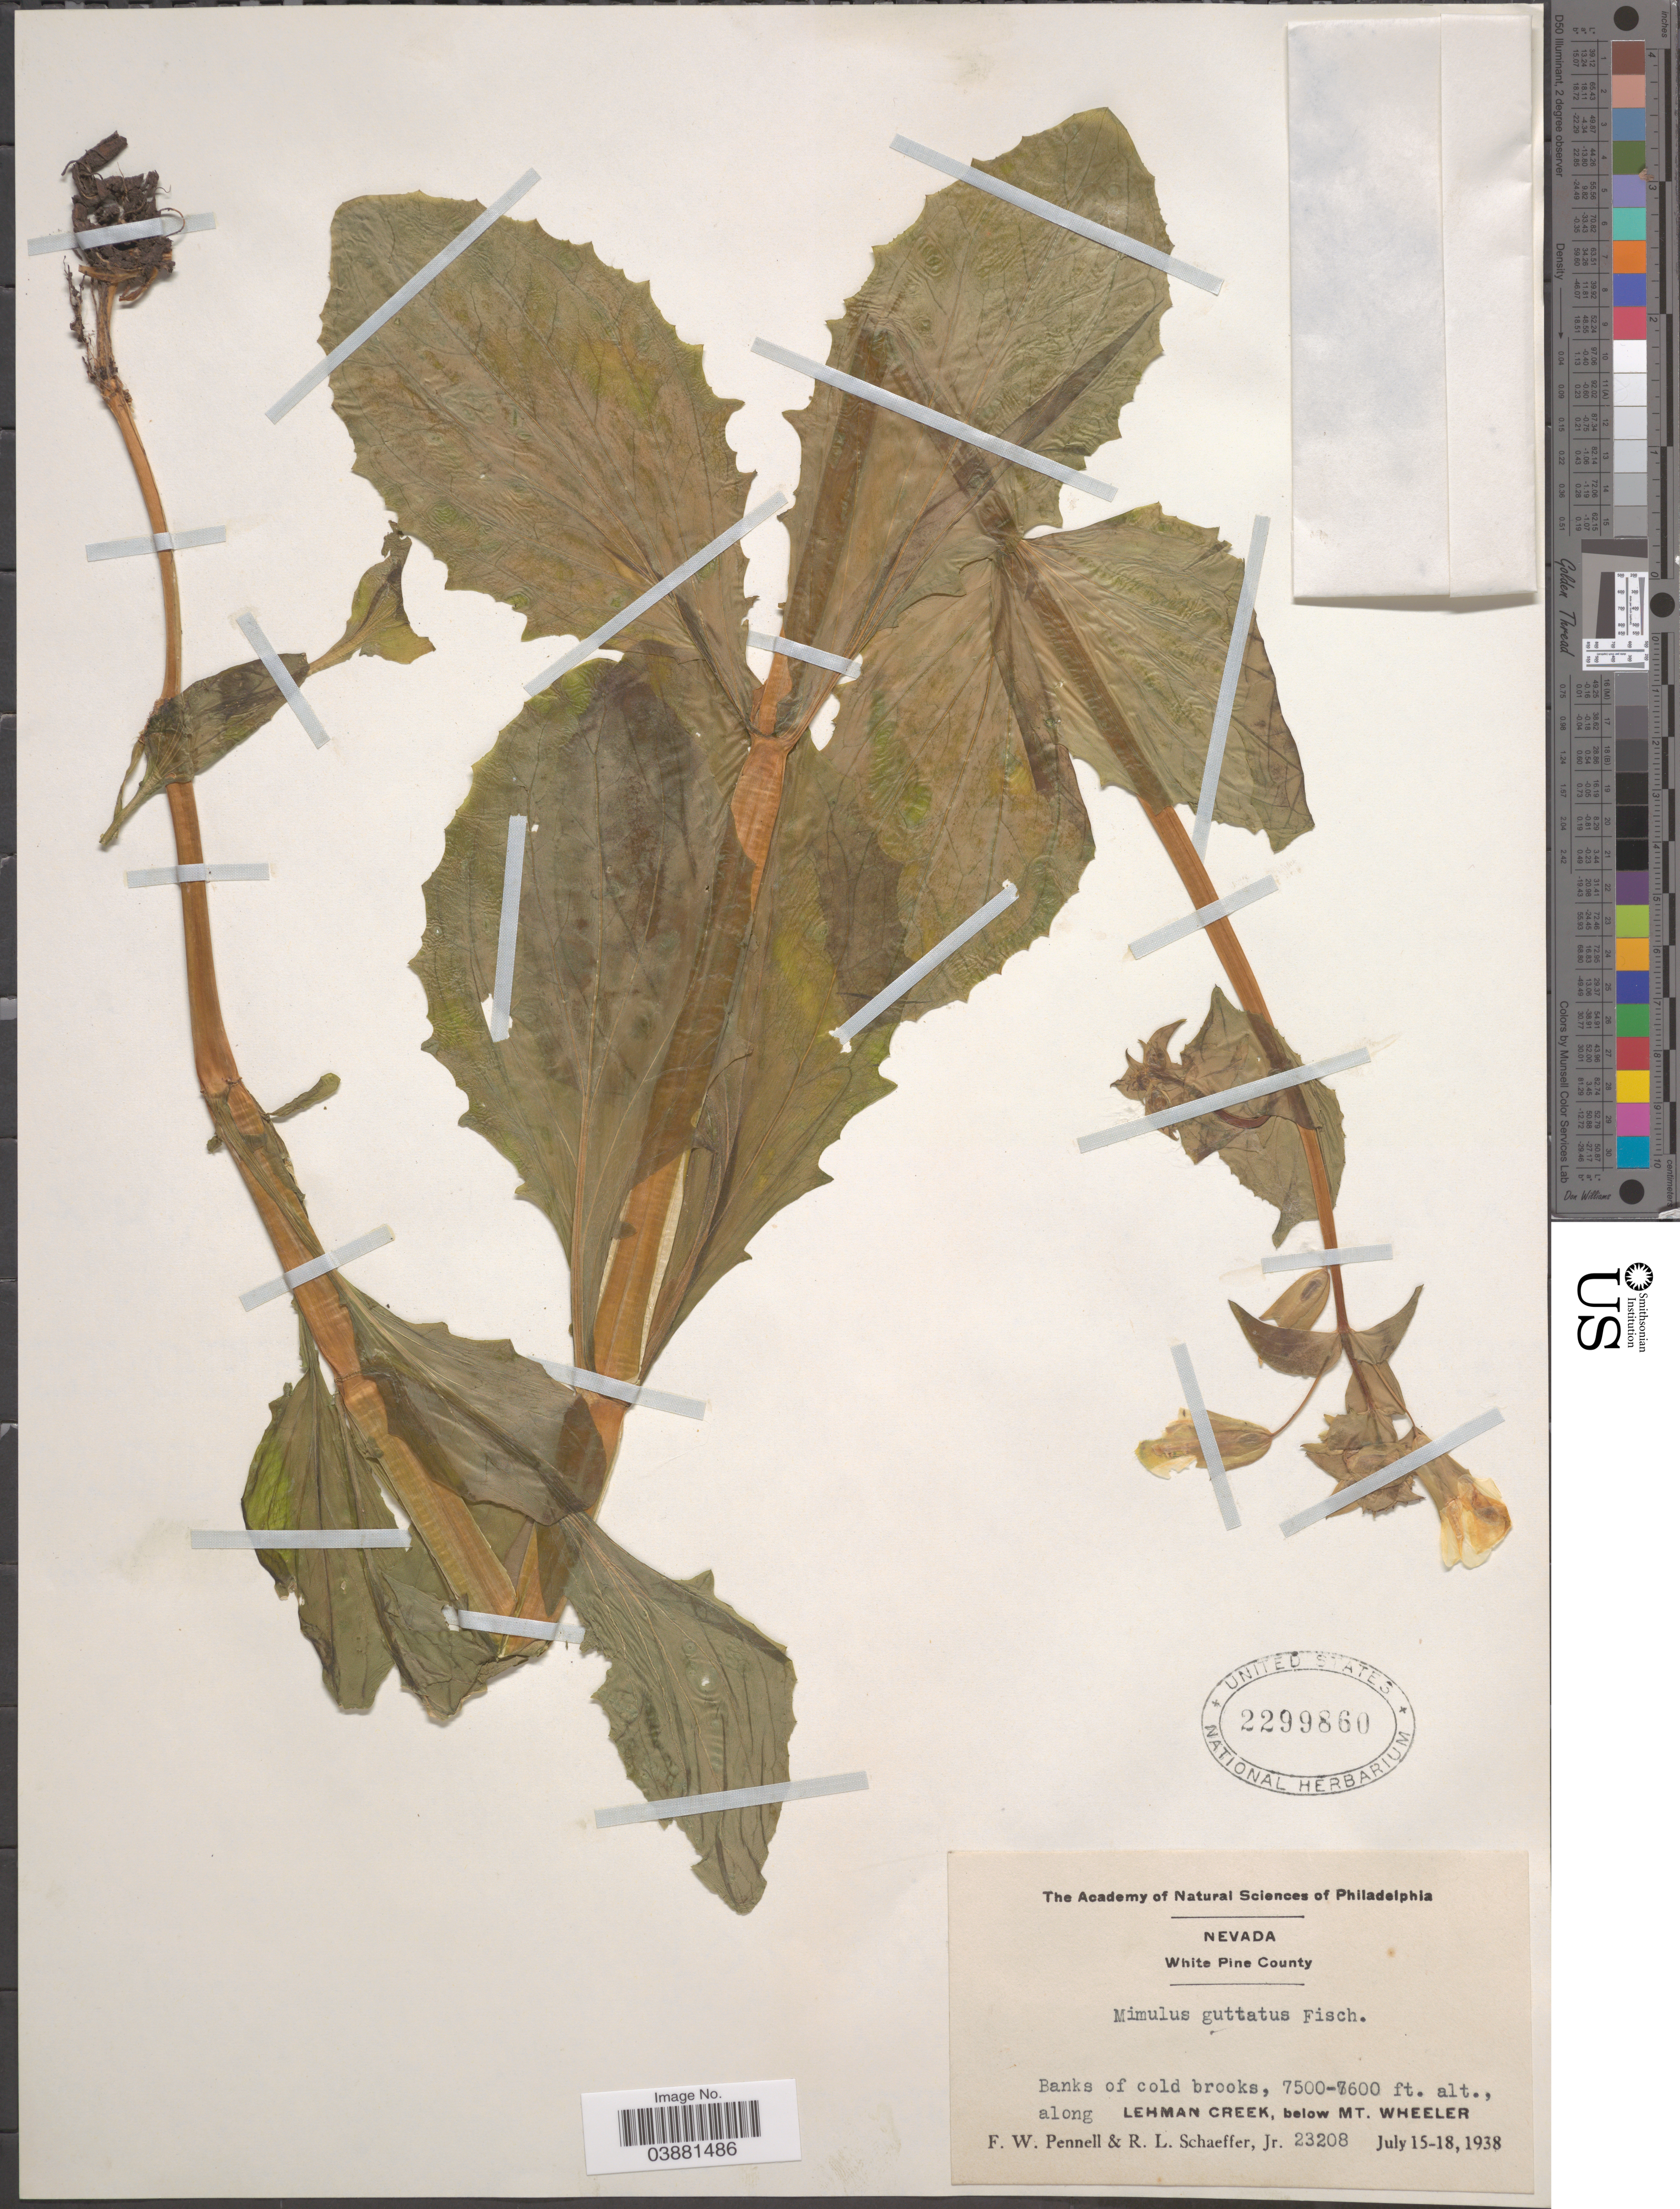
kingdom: Plantae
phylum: Tracheophyta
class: Magnoliopsida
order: Lamiales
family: Phrymaceae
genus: Mimulus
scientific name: Mimulus guttatus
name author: DC.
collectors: F. W. Pennell & R. L. Schaeffer Jr.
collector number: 23208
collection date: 1938-07-15/1938-07-18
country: United States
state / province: Nevada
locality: White Pine County. Banks of cold brooks, along Lehman Creek, below Mt. Wheeler.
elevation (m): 2286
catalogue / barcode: US 2299860